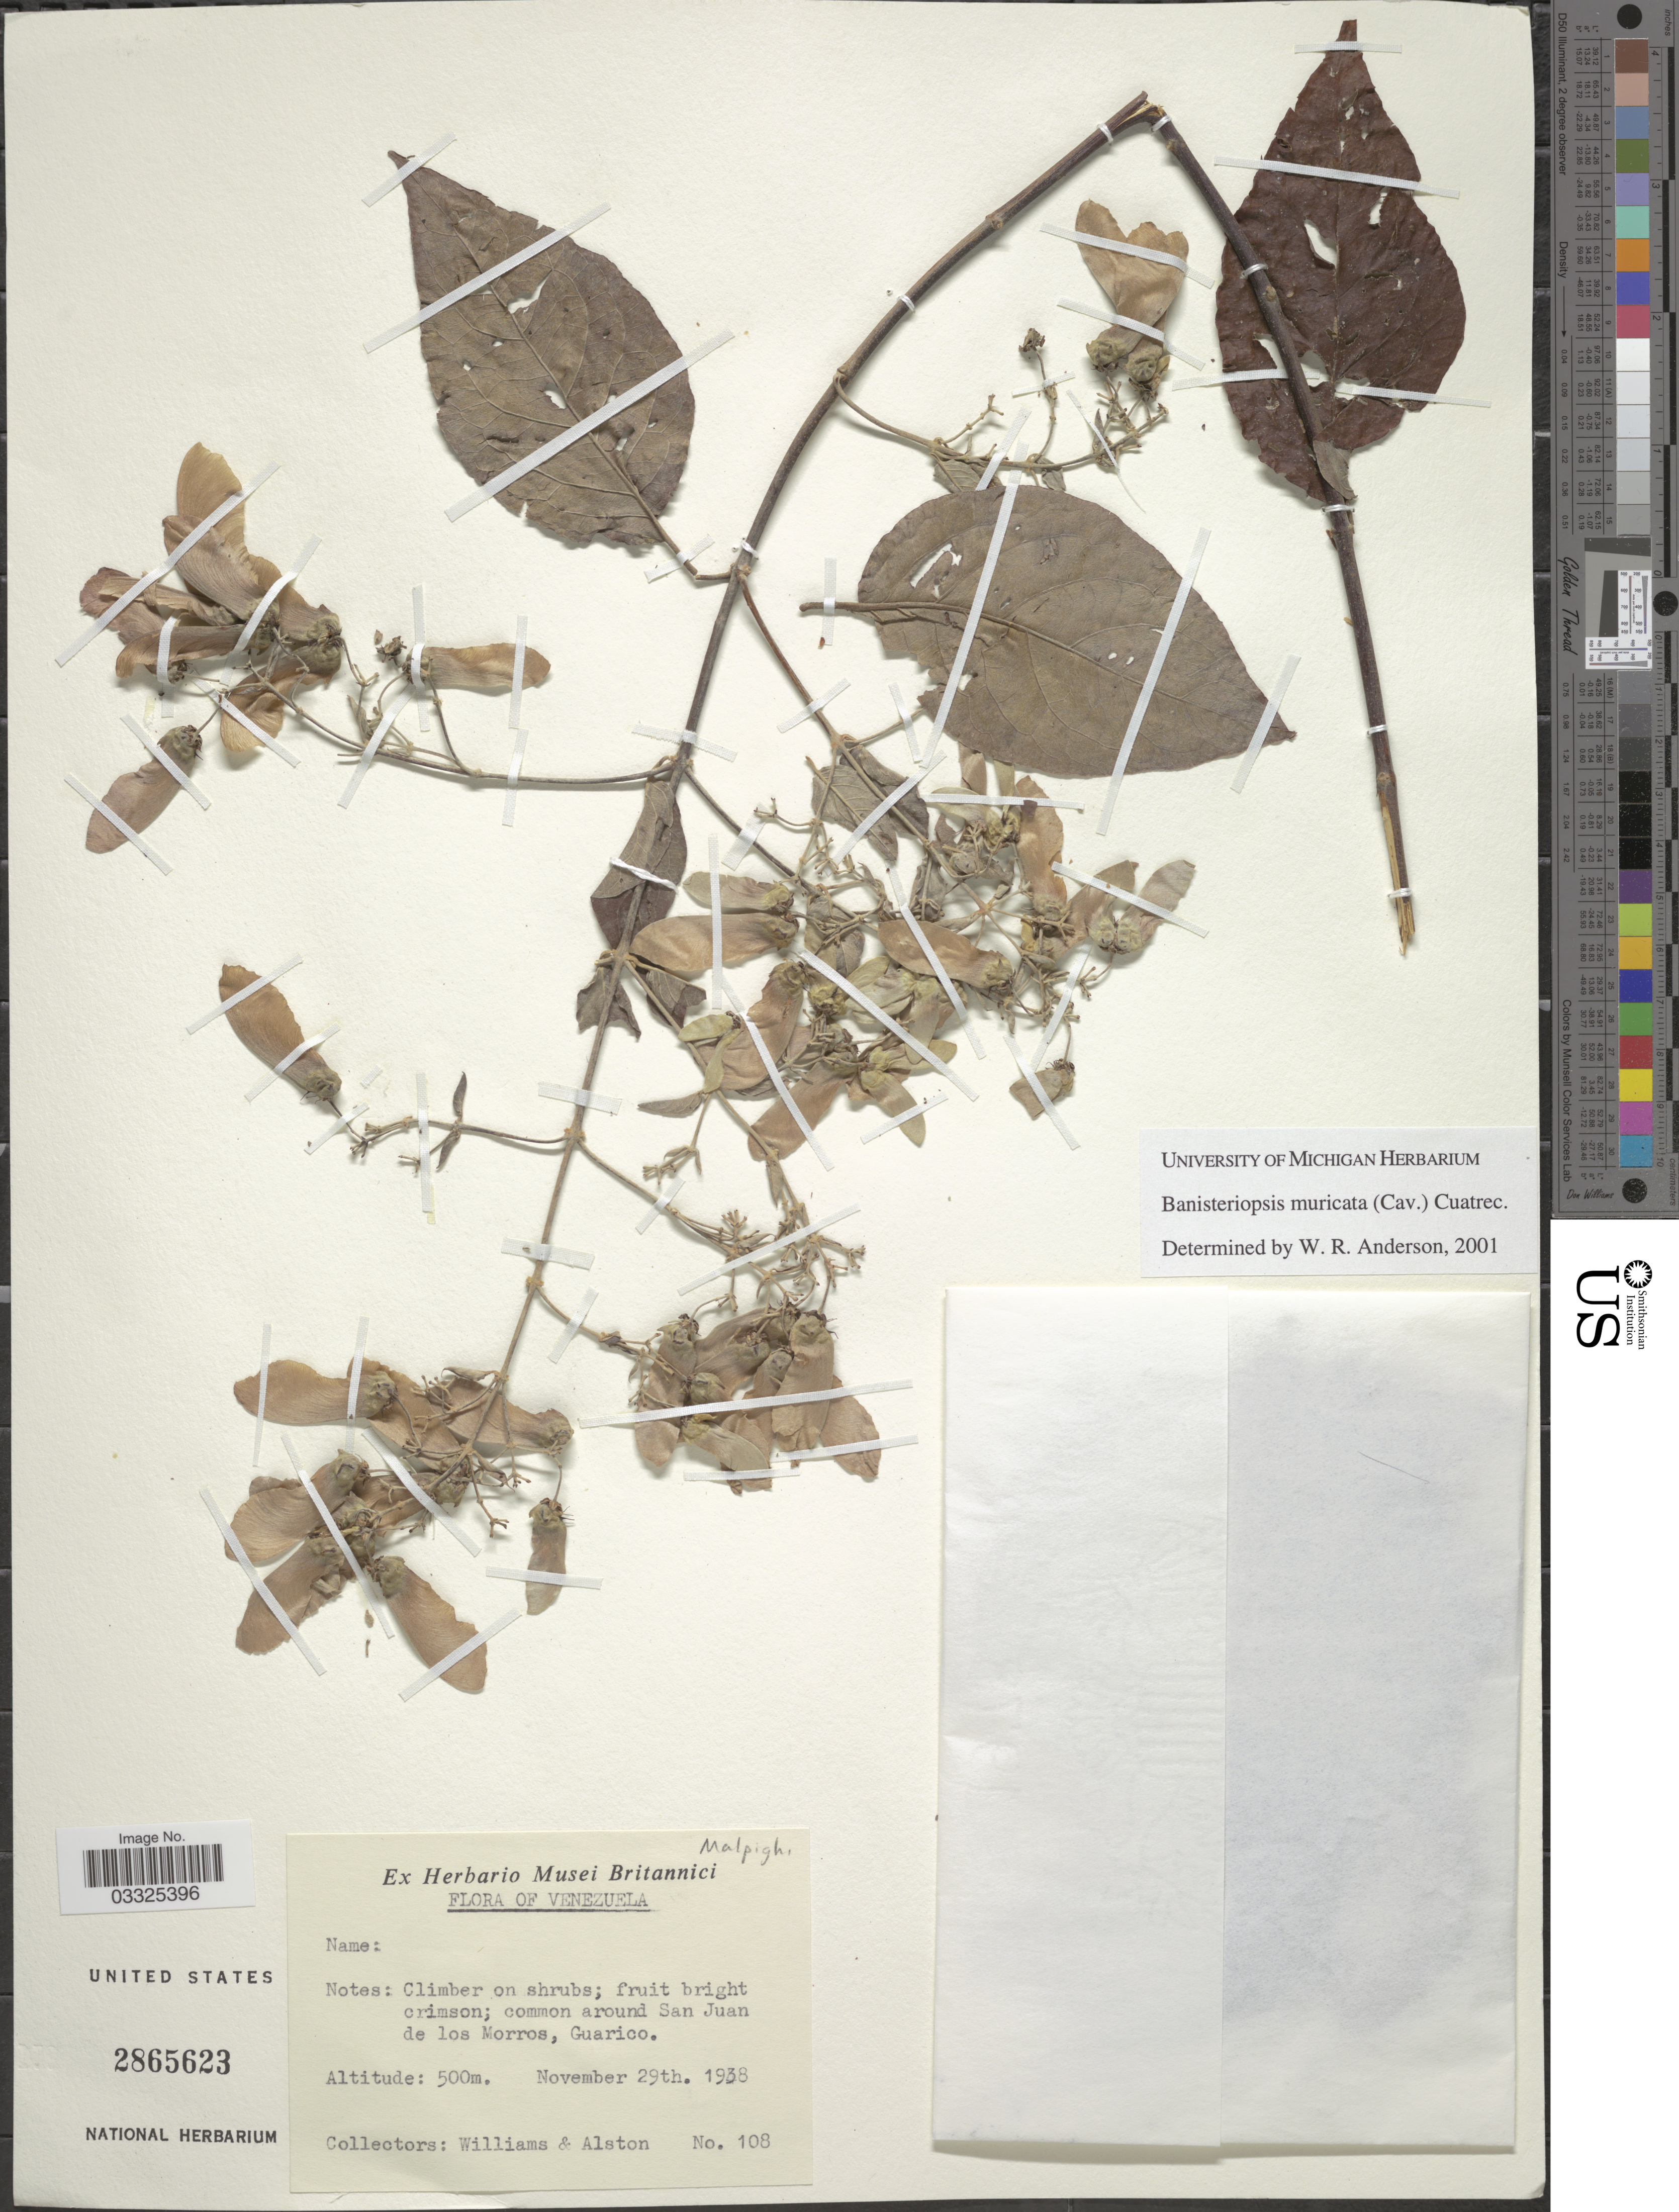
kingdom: Plantae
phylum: Tracheophyta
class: Magnoliopsida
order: Malpighiales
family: Malpighiaceae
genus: Banisteriopsis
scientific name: Banisteriopsis muricata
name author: (Cav.) Cuatrec.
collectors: -- Williams & Alston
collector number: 108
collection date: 1938-11-29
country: Venezuela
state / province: Guárico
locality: Common around San Juan de los Morros.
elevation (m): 500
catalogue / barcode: US 2865623